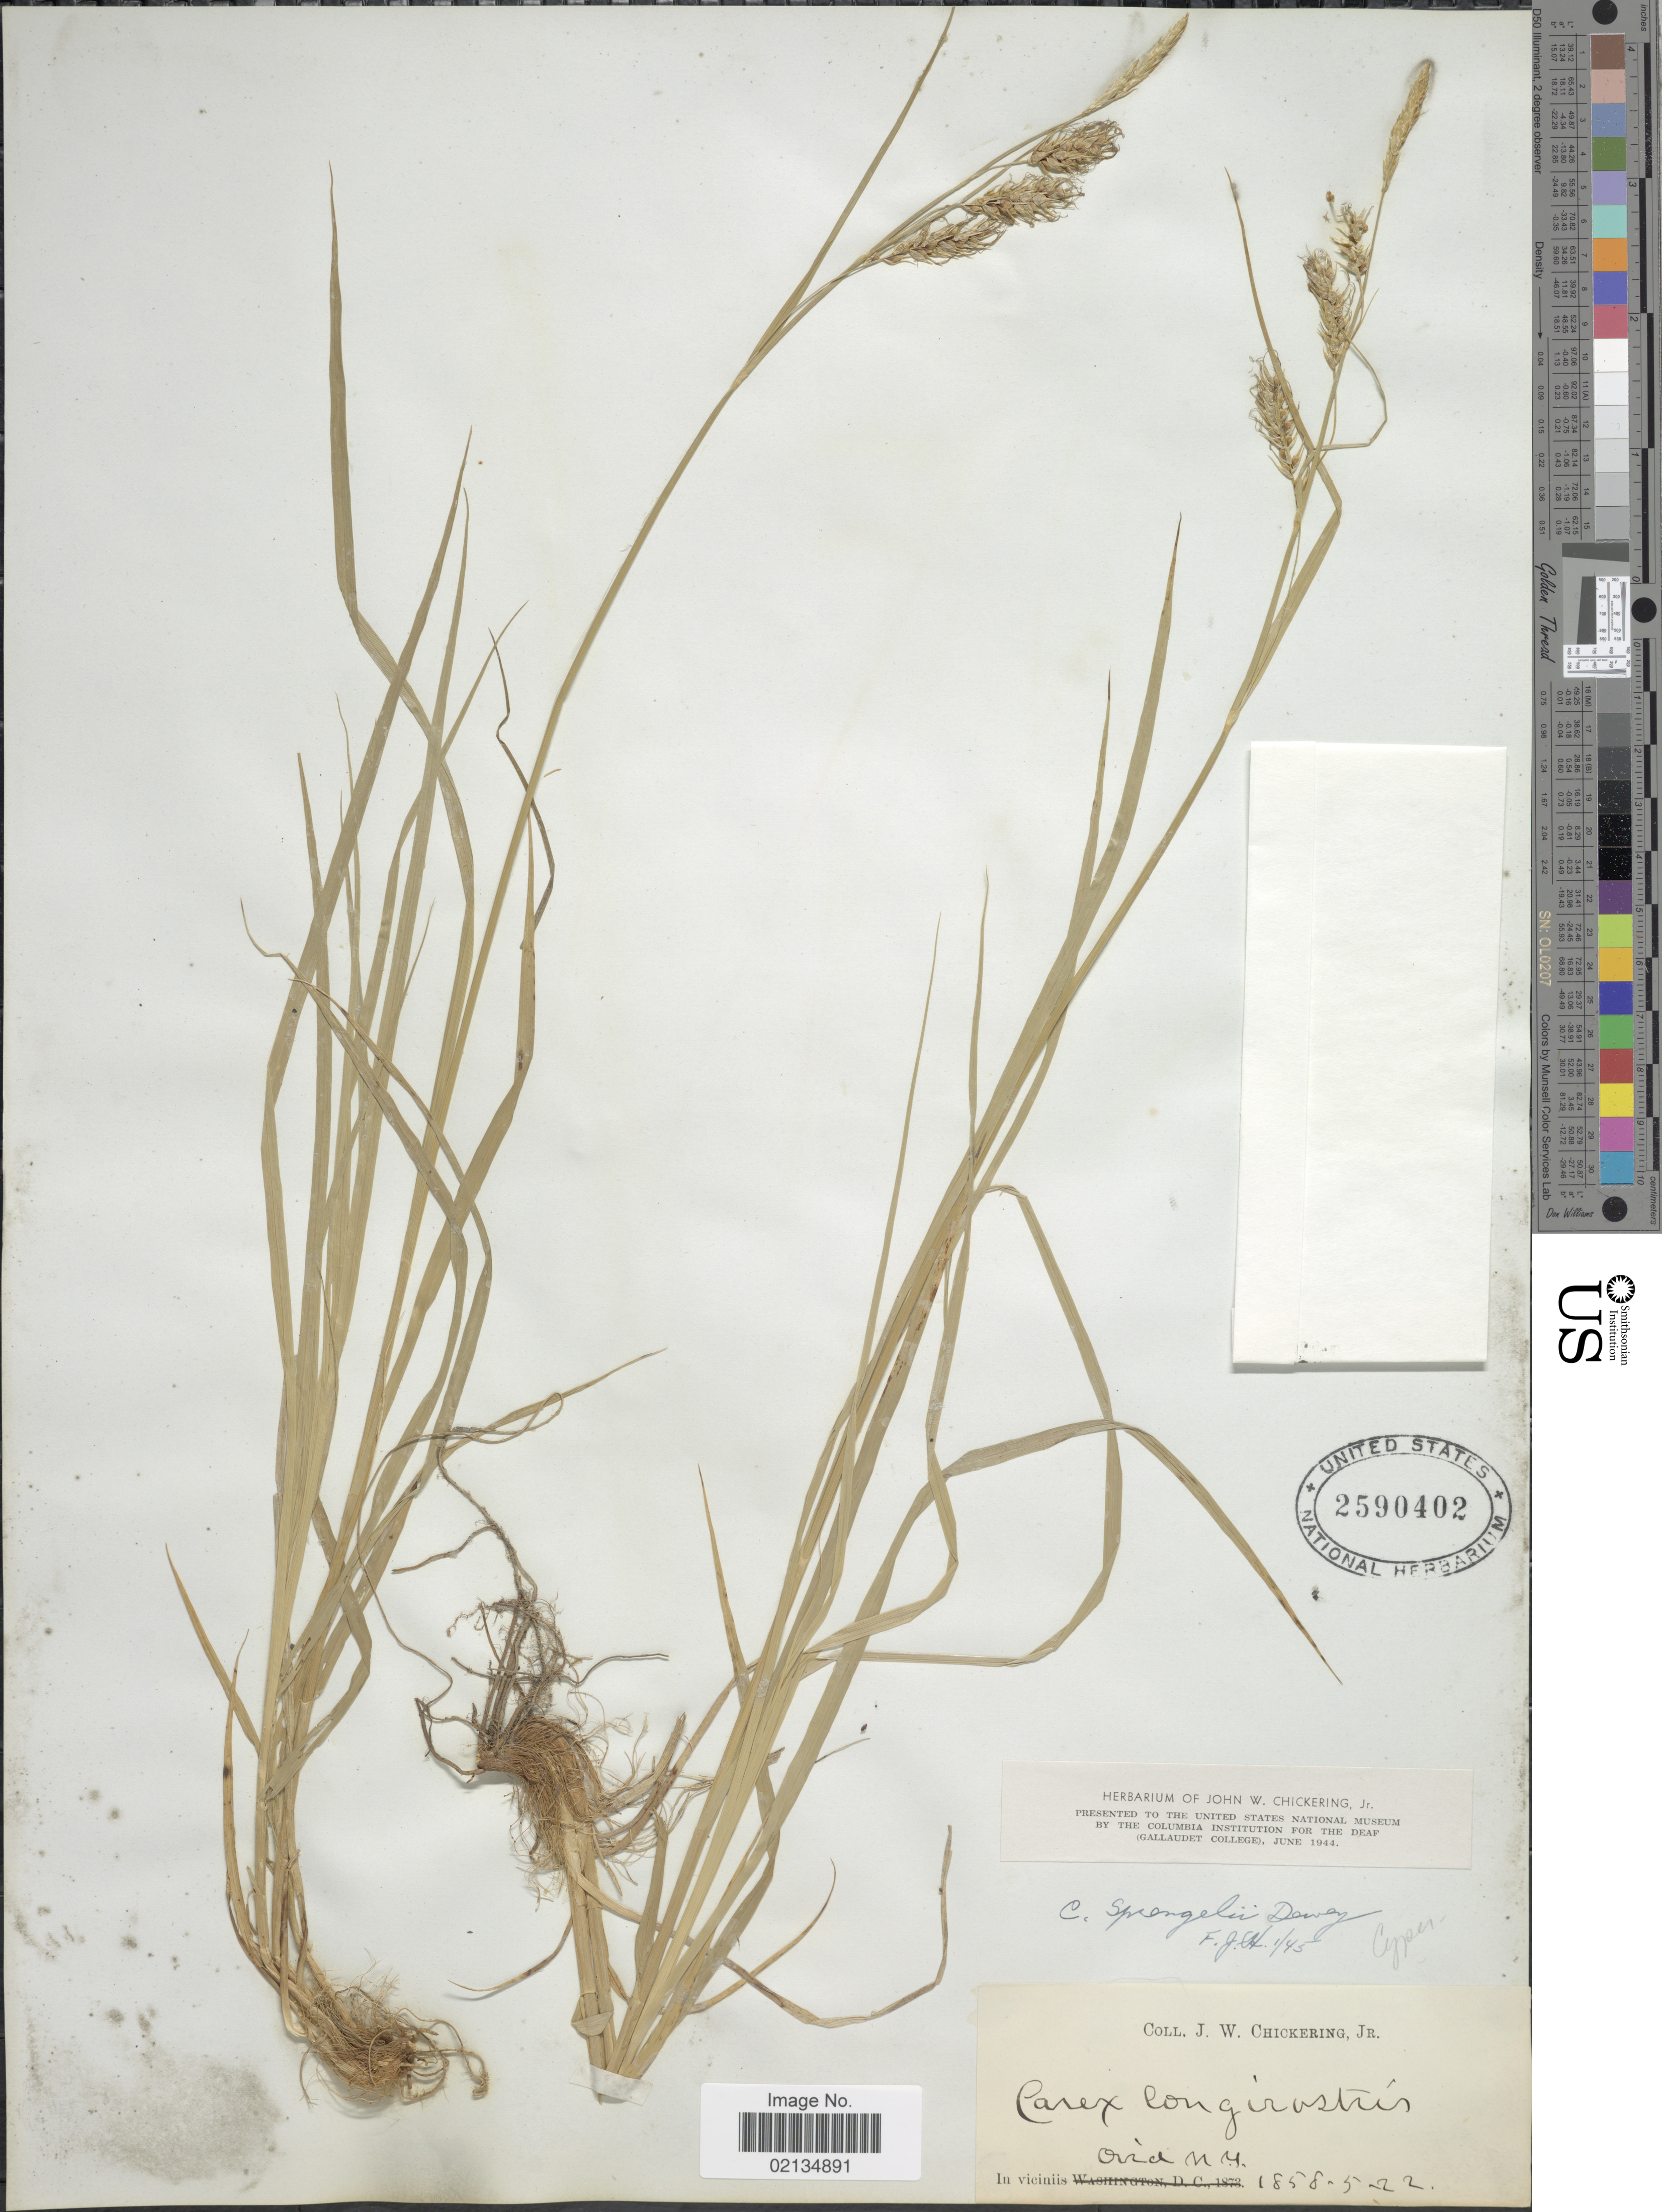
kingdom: Plantae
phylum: Tracheophyta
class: Liliopsida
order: Poales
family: Cyperaceae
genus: Carex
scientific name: Carex sprengelii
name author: Dewey ex Spreng.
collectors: J. Chickering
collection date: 1858-05-22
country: United States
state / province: New York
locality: In viciniis Ovid N.Y.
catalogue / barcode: US 2590402